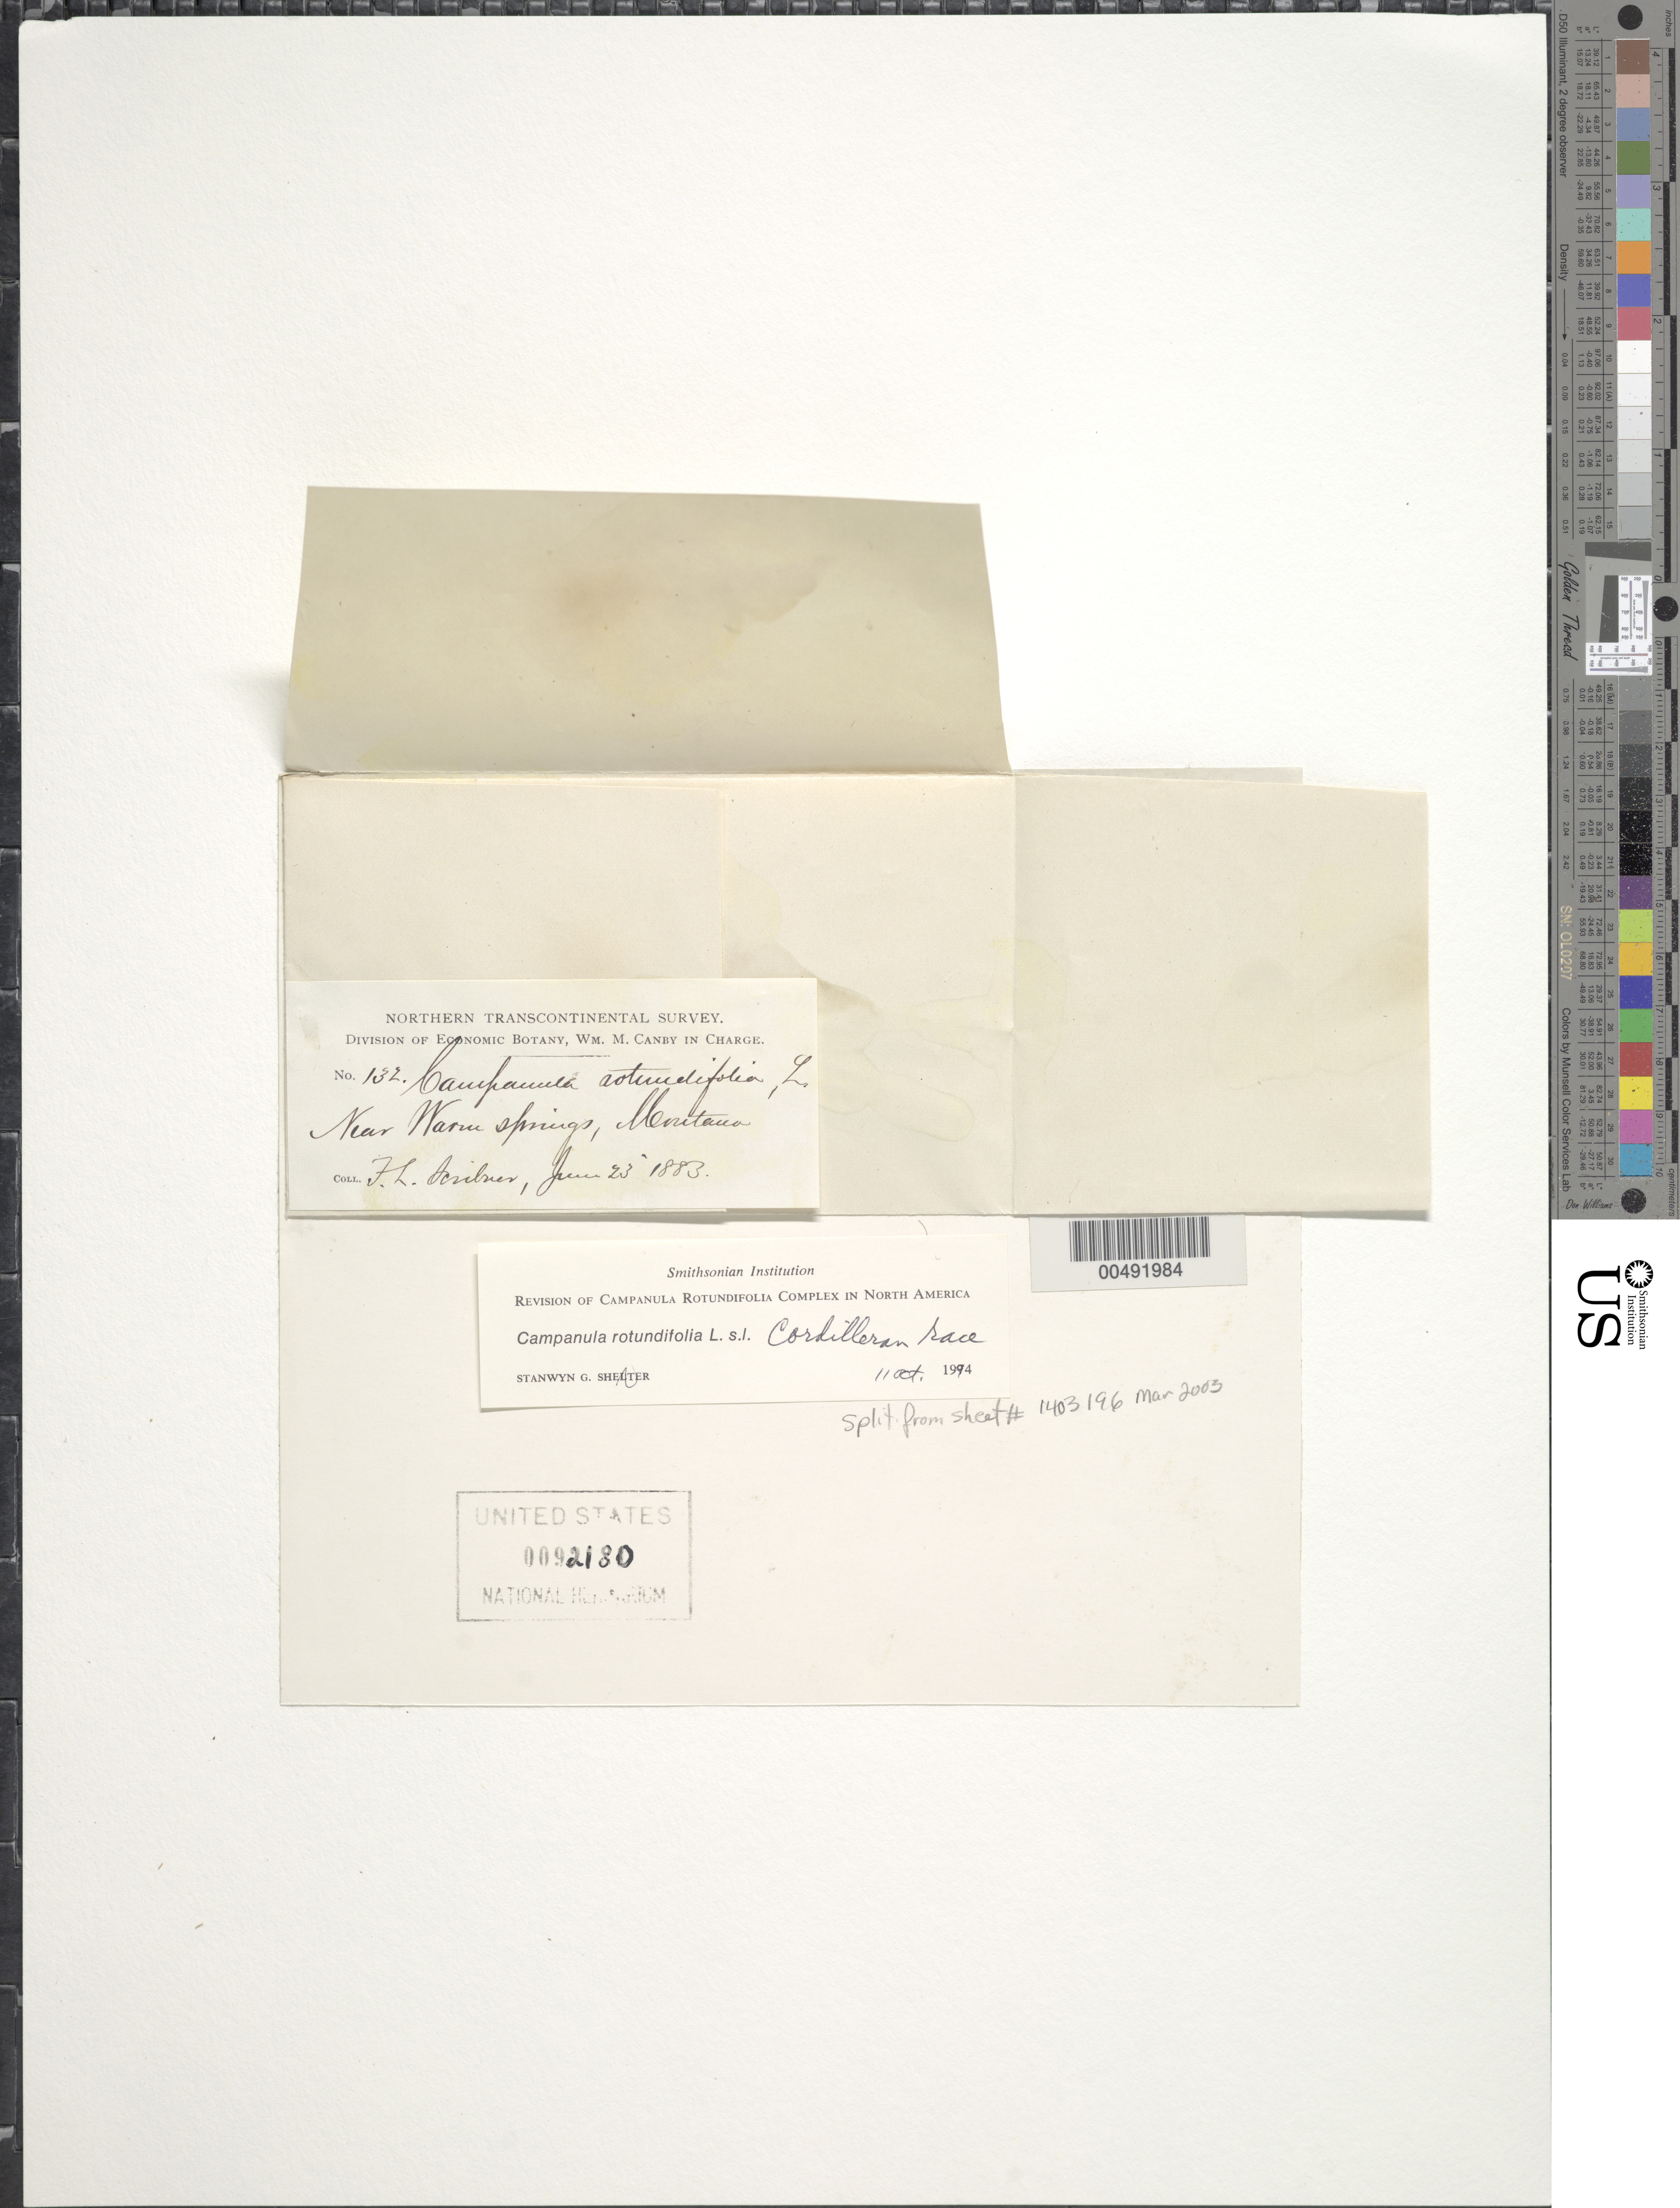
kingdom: Plantae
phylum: Tracheophyta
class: Magnoliopsida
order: Asterales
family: Campanulaceae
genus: Campanula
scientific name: Campanula rotundifolia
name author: L.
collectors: F. L. Scribner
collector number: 132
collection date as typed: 23 Jun 1883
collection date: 1883-06-23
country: United States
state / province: Montana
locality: Near Warmsprings,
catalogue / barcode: US 92180